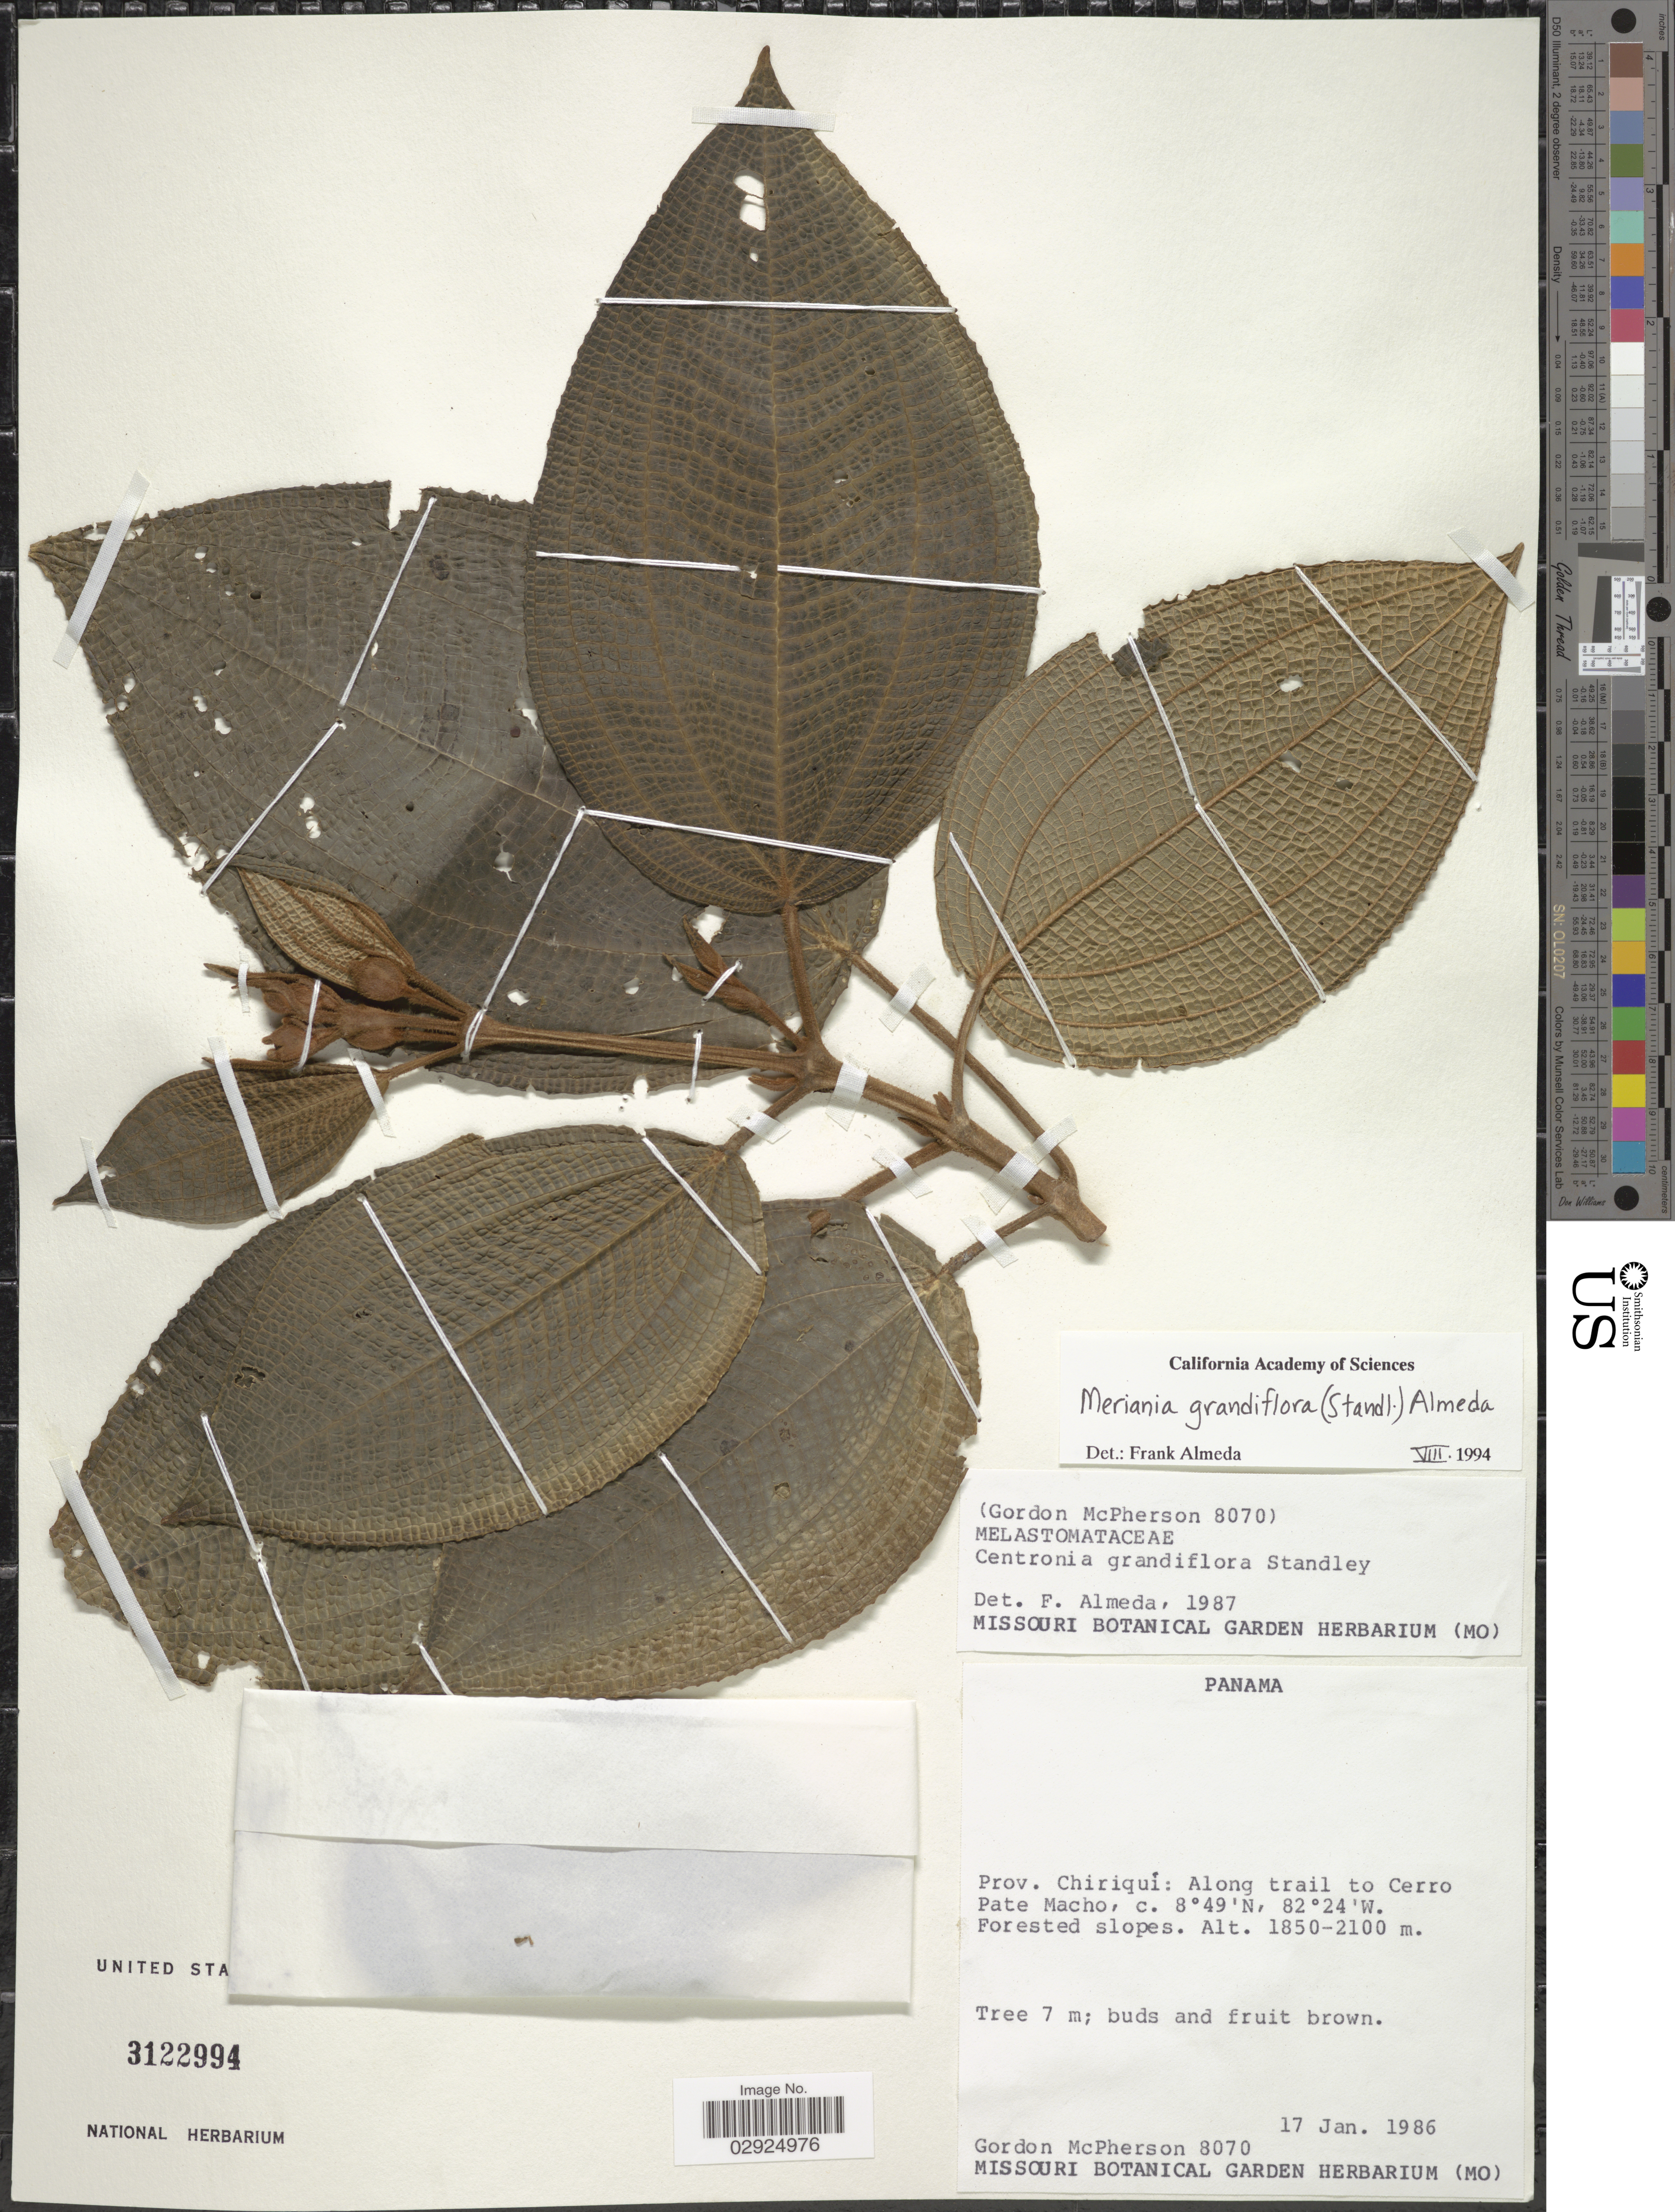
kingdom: Plantae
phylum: Tracheophyta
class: Magnoliopsida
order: Myrtales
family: Melastomataceae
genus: Meriania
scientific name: Meriania grandiflora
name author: (Standl.) Almeda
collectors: G. D. McPherson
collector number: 8070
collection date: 1986-01-17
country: Panama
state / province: Chiriqui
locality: Along trail to Cerro Pate Macho.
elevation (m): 1850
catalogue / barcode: US 3122994